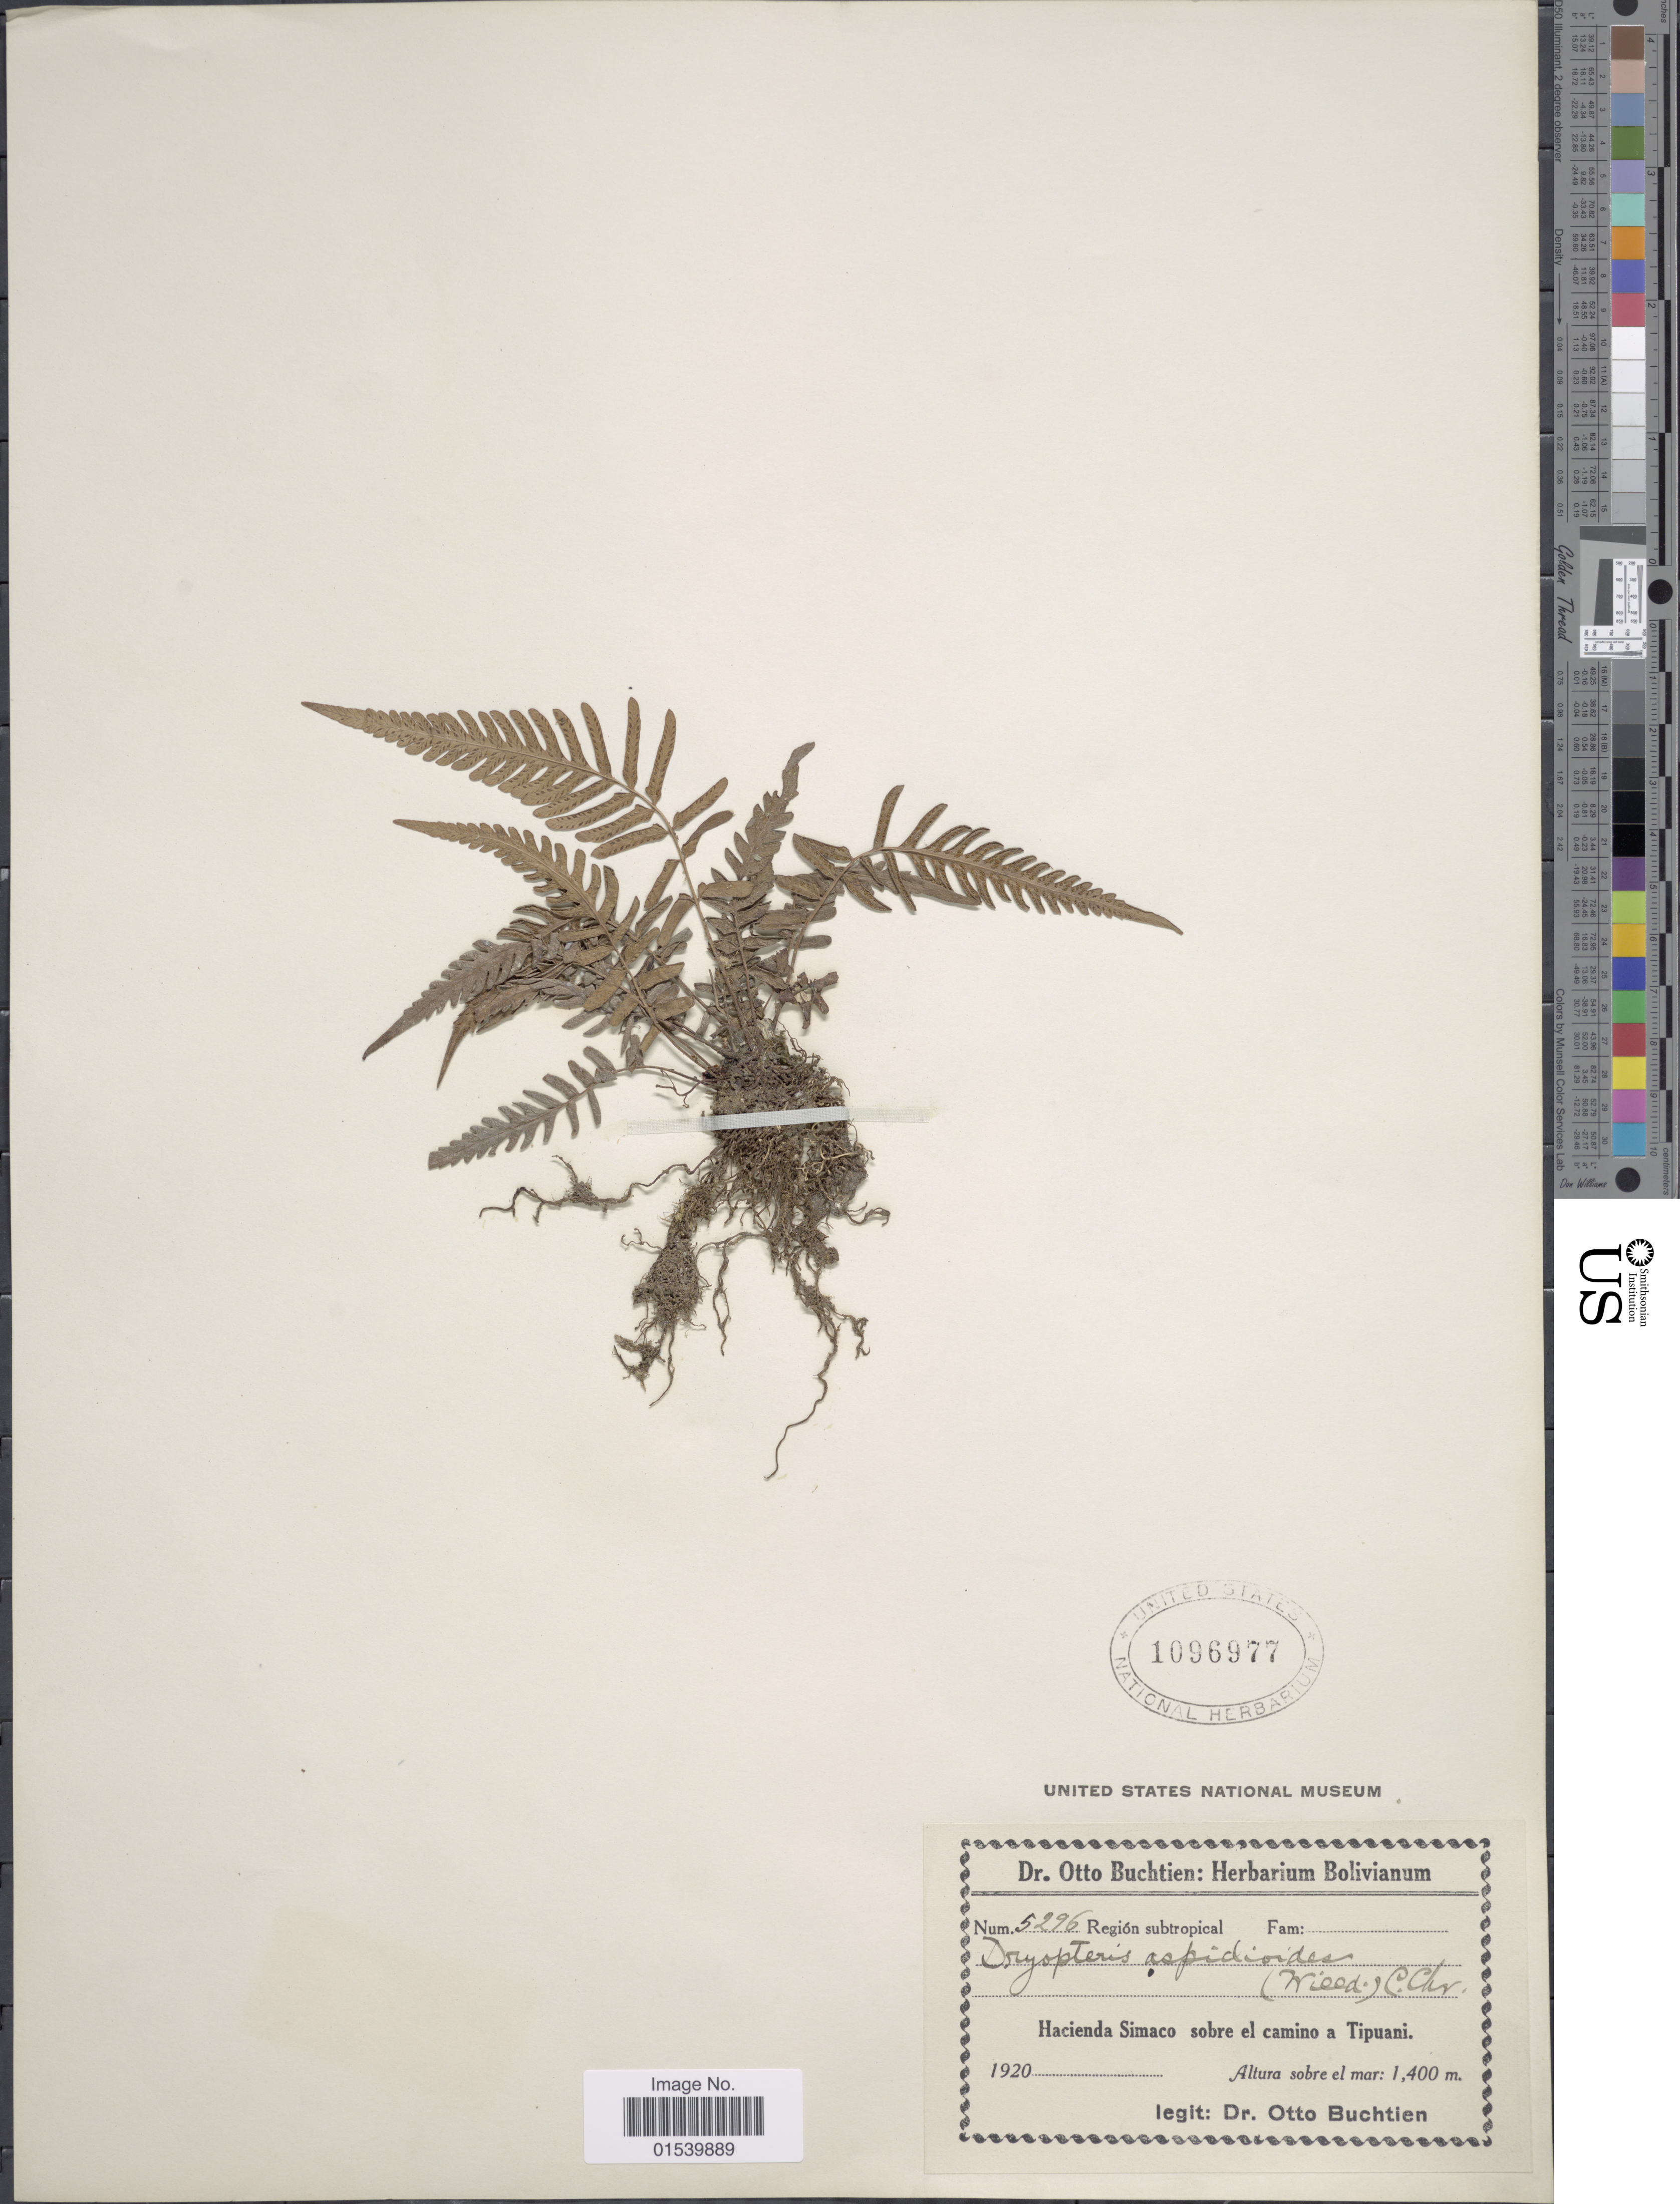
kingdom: Plantae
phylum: Tracheophyta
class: Polypodiopsida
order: Polypodiales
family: Thelypteridaceae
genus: Amauropelta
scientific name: Amauropelta aspidioides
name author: (Willd.) Pic. Serm.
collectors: O. Buchtien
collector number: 5296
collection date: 1920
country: Bolivia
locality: Hacienda Simaco sobre el camino a Tipuani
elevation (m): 1400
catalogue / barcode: US 1096977